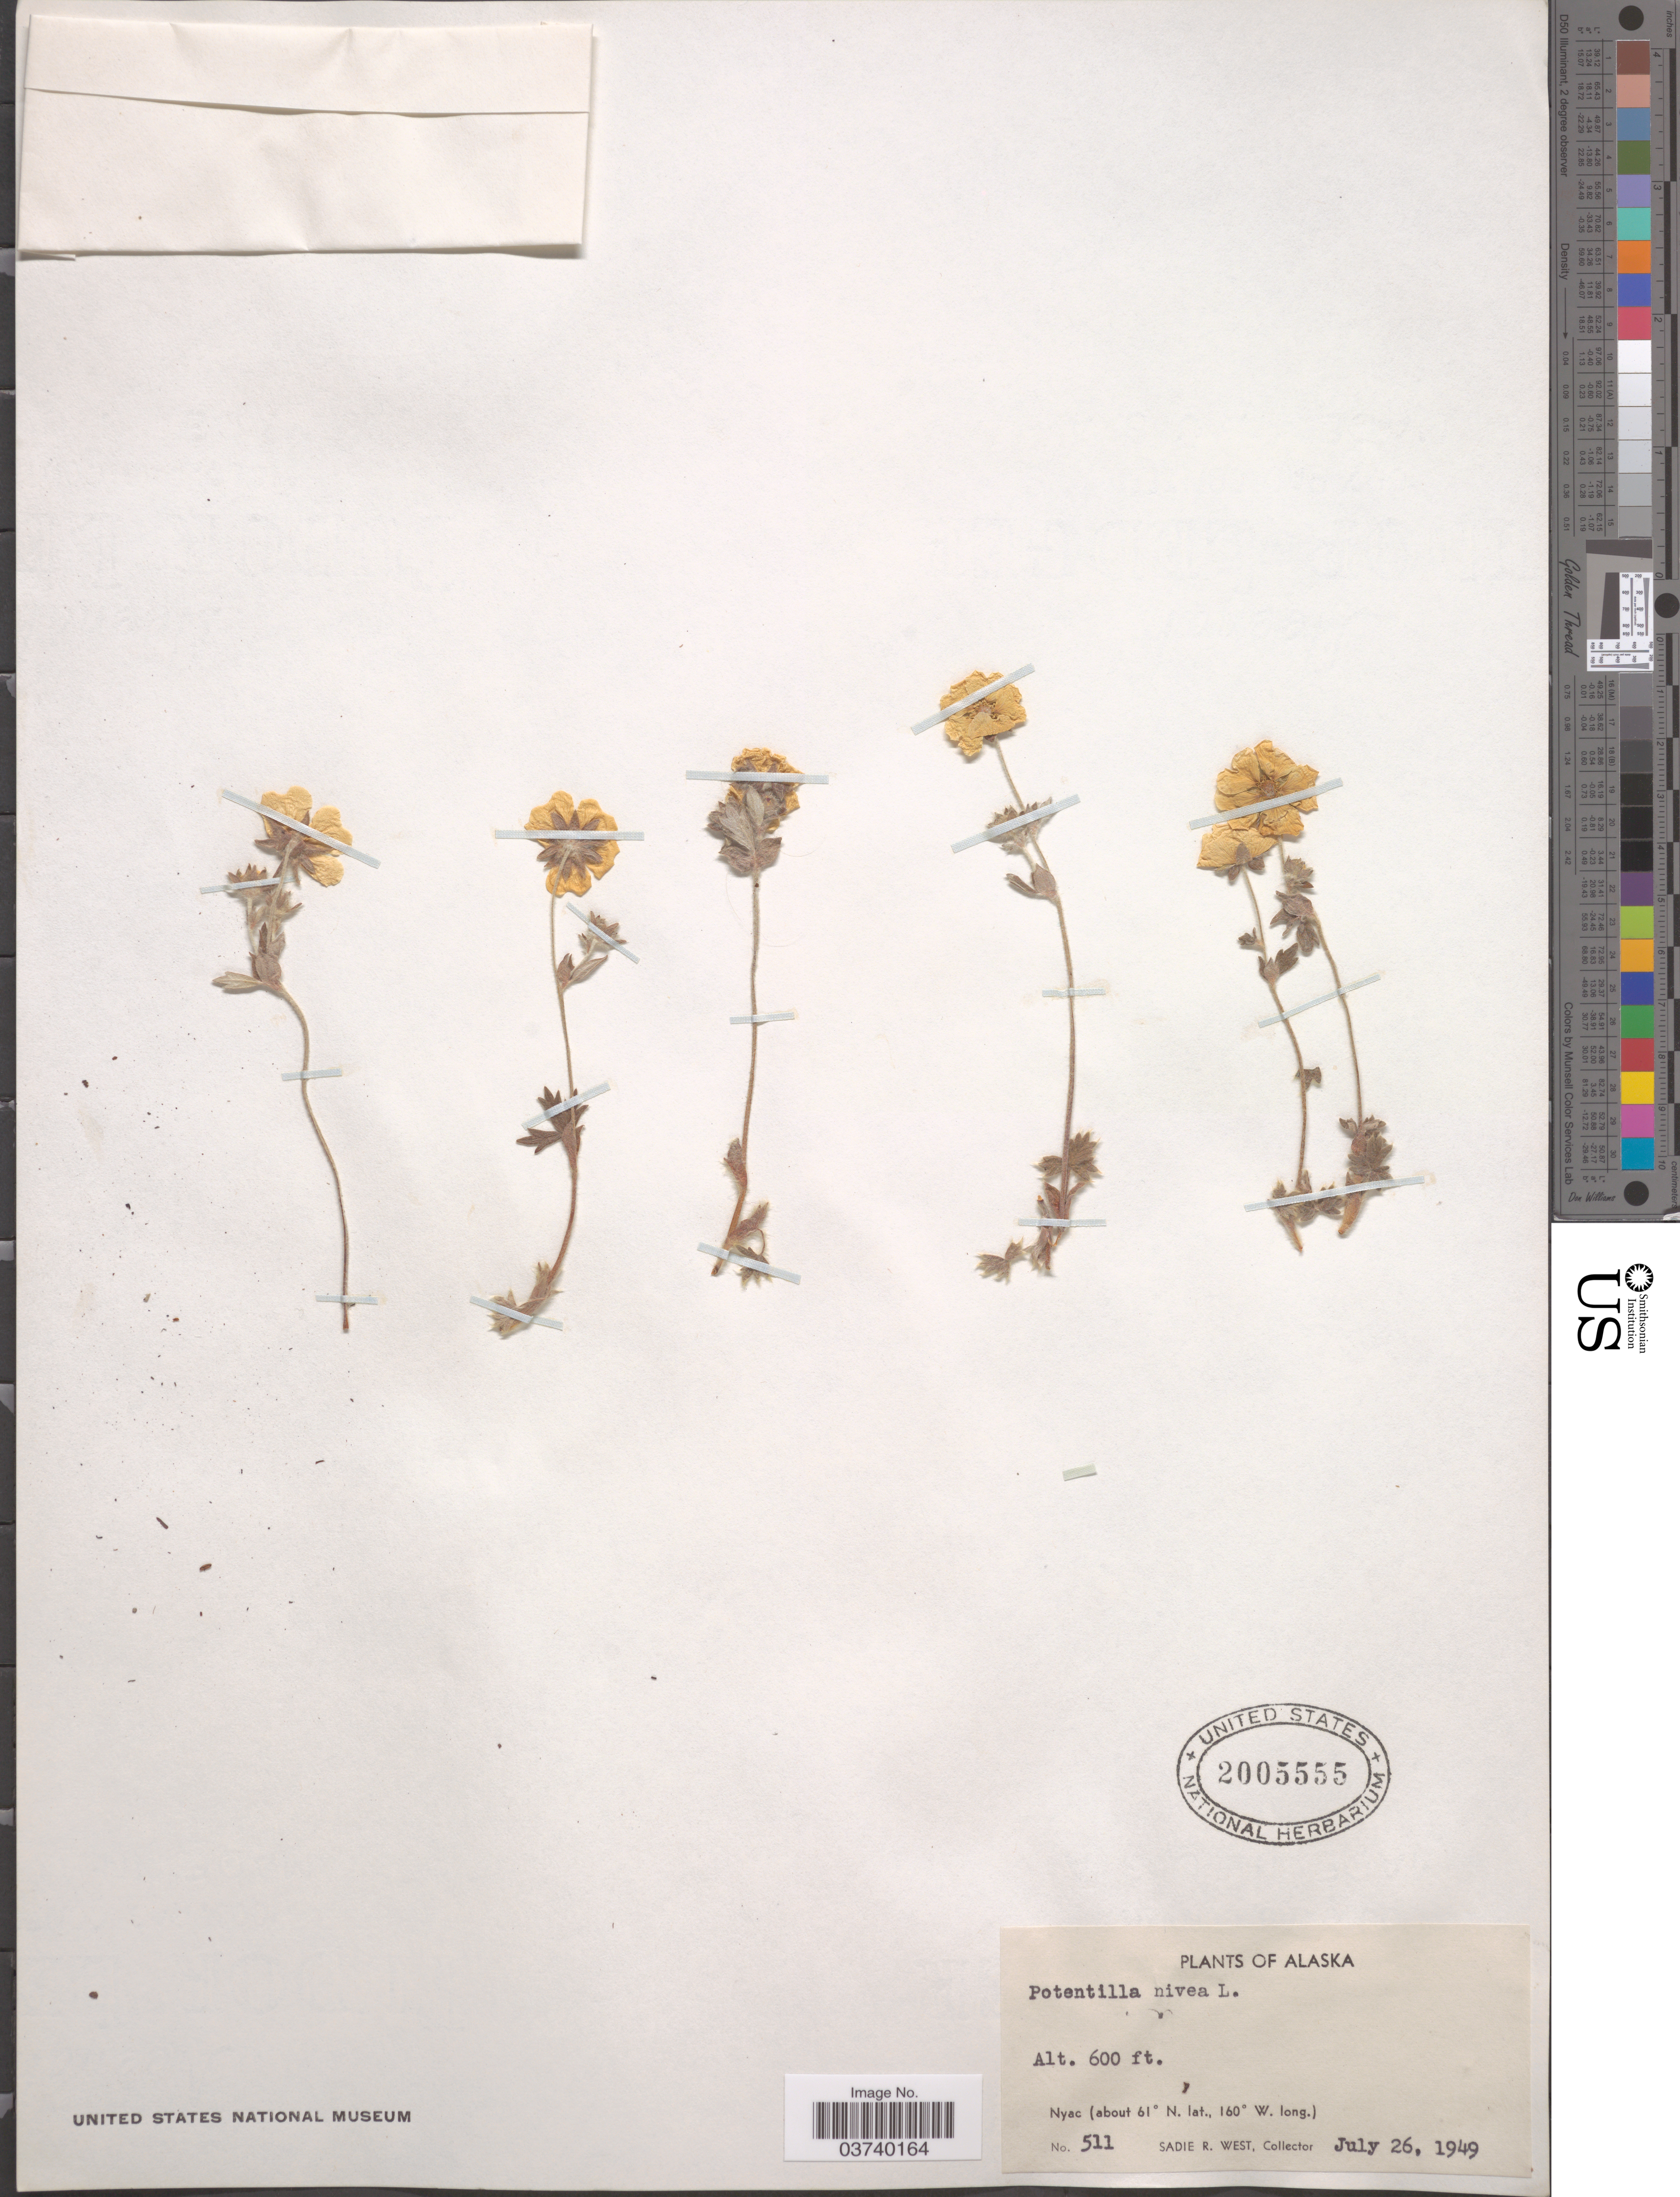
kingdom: Plantae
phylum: Tracheophyta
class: Magnoliopsida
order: Rosales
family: Rosaceae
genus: Potentilla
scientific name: Potentilla nivea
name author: L.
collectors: S. R. West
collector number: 511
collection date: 1949-07-26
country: United States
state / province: Alaska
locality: Nyac.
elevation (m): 183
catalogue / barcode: US 2005555